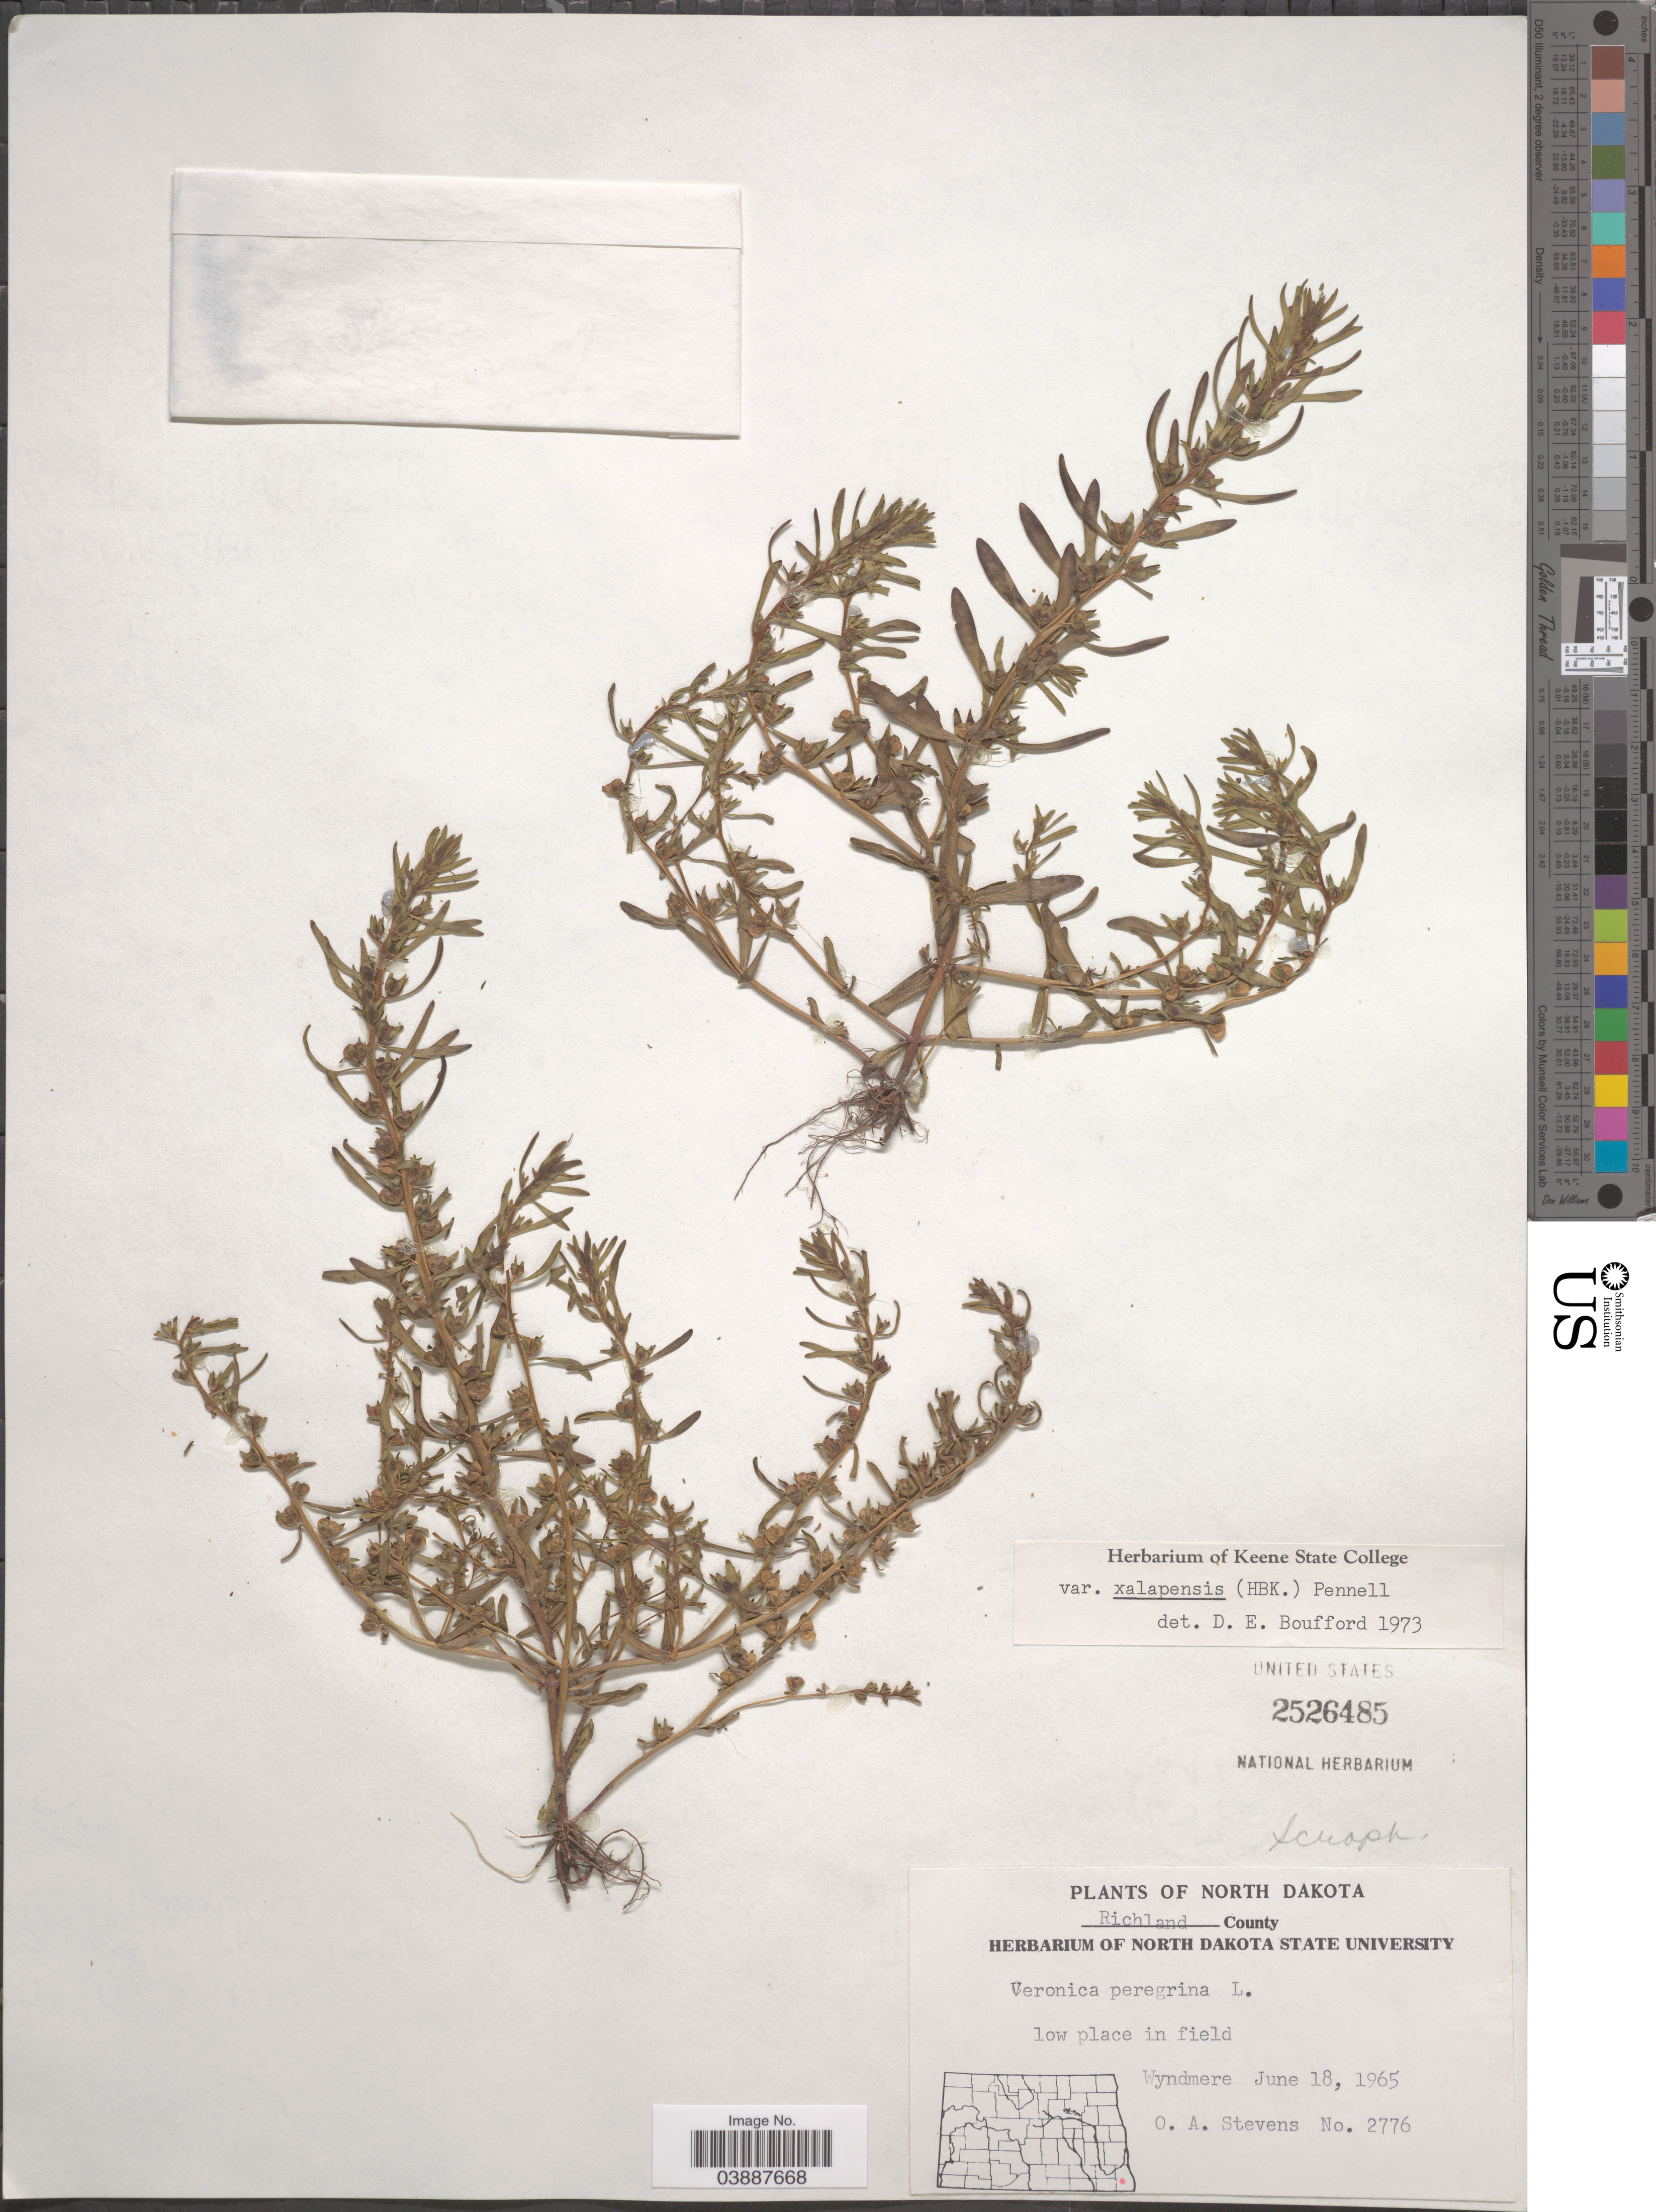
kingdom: Plantae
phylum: Tracheophyta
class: Magnoliopsida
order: Lamiales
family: Plantaginaceae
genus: Veronica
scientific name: Veronica peregrina var. xalapensis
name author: Kunth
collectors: O. A. Stevens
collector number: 2776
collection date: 1965-06-18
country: United States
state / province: North Dakota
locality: Richland County. Wyndmere.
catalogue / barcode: US 2526485